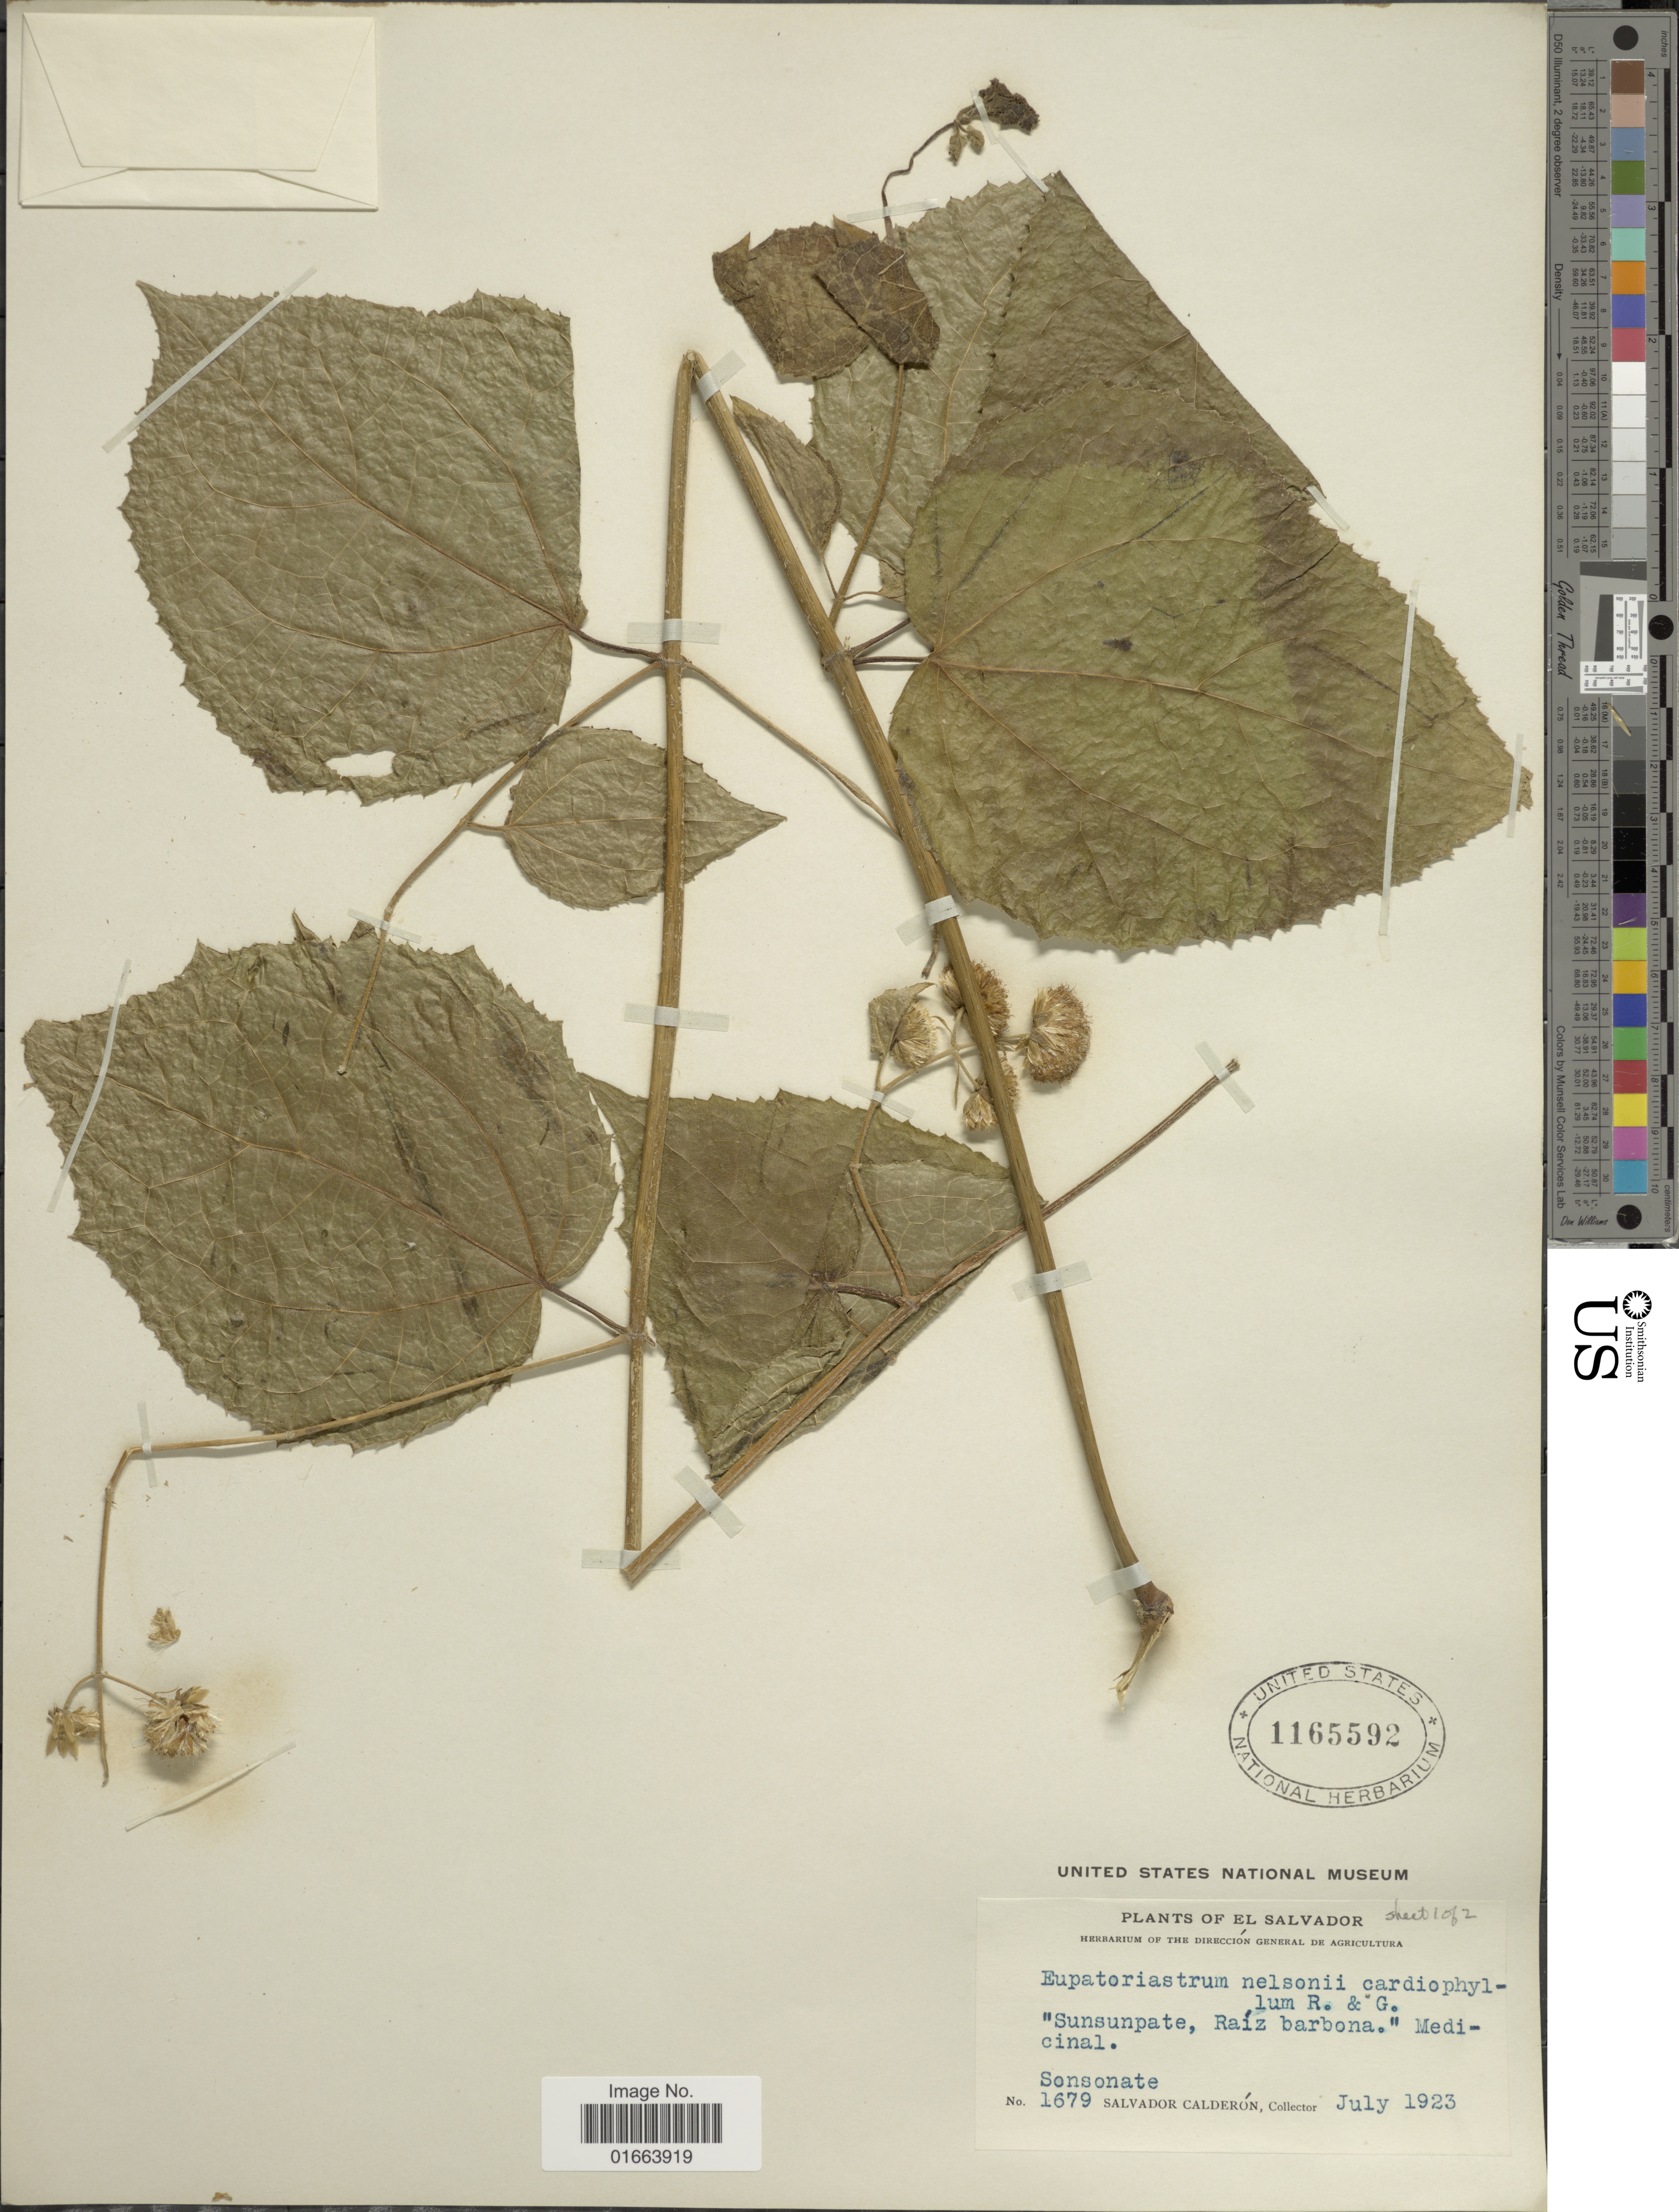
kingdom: Plantae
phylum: Tracheophyta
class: Magnoliopsida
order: Asterales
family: Asteraceae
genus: Eupatoriastrum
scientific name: Eupatoriastrum nelsonii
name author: Greenm.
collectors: S. Calderón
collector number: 1679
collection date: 1923-07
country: El Salvador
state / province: Sonsonate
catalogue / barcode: US 1165592